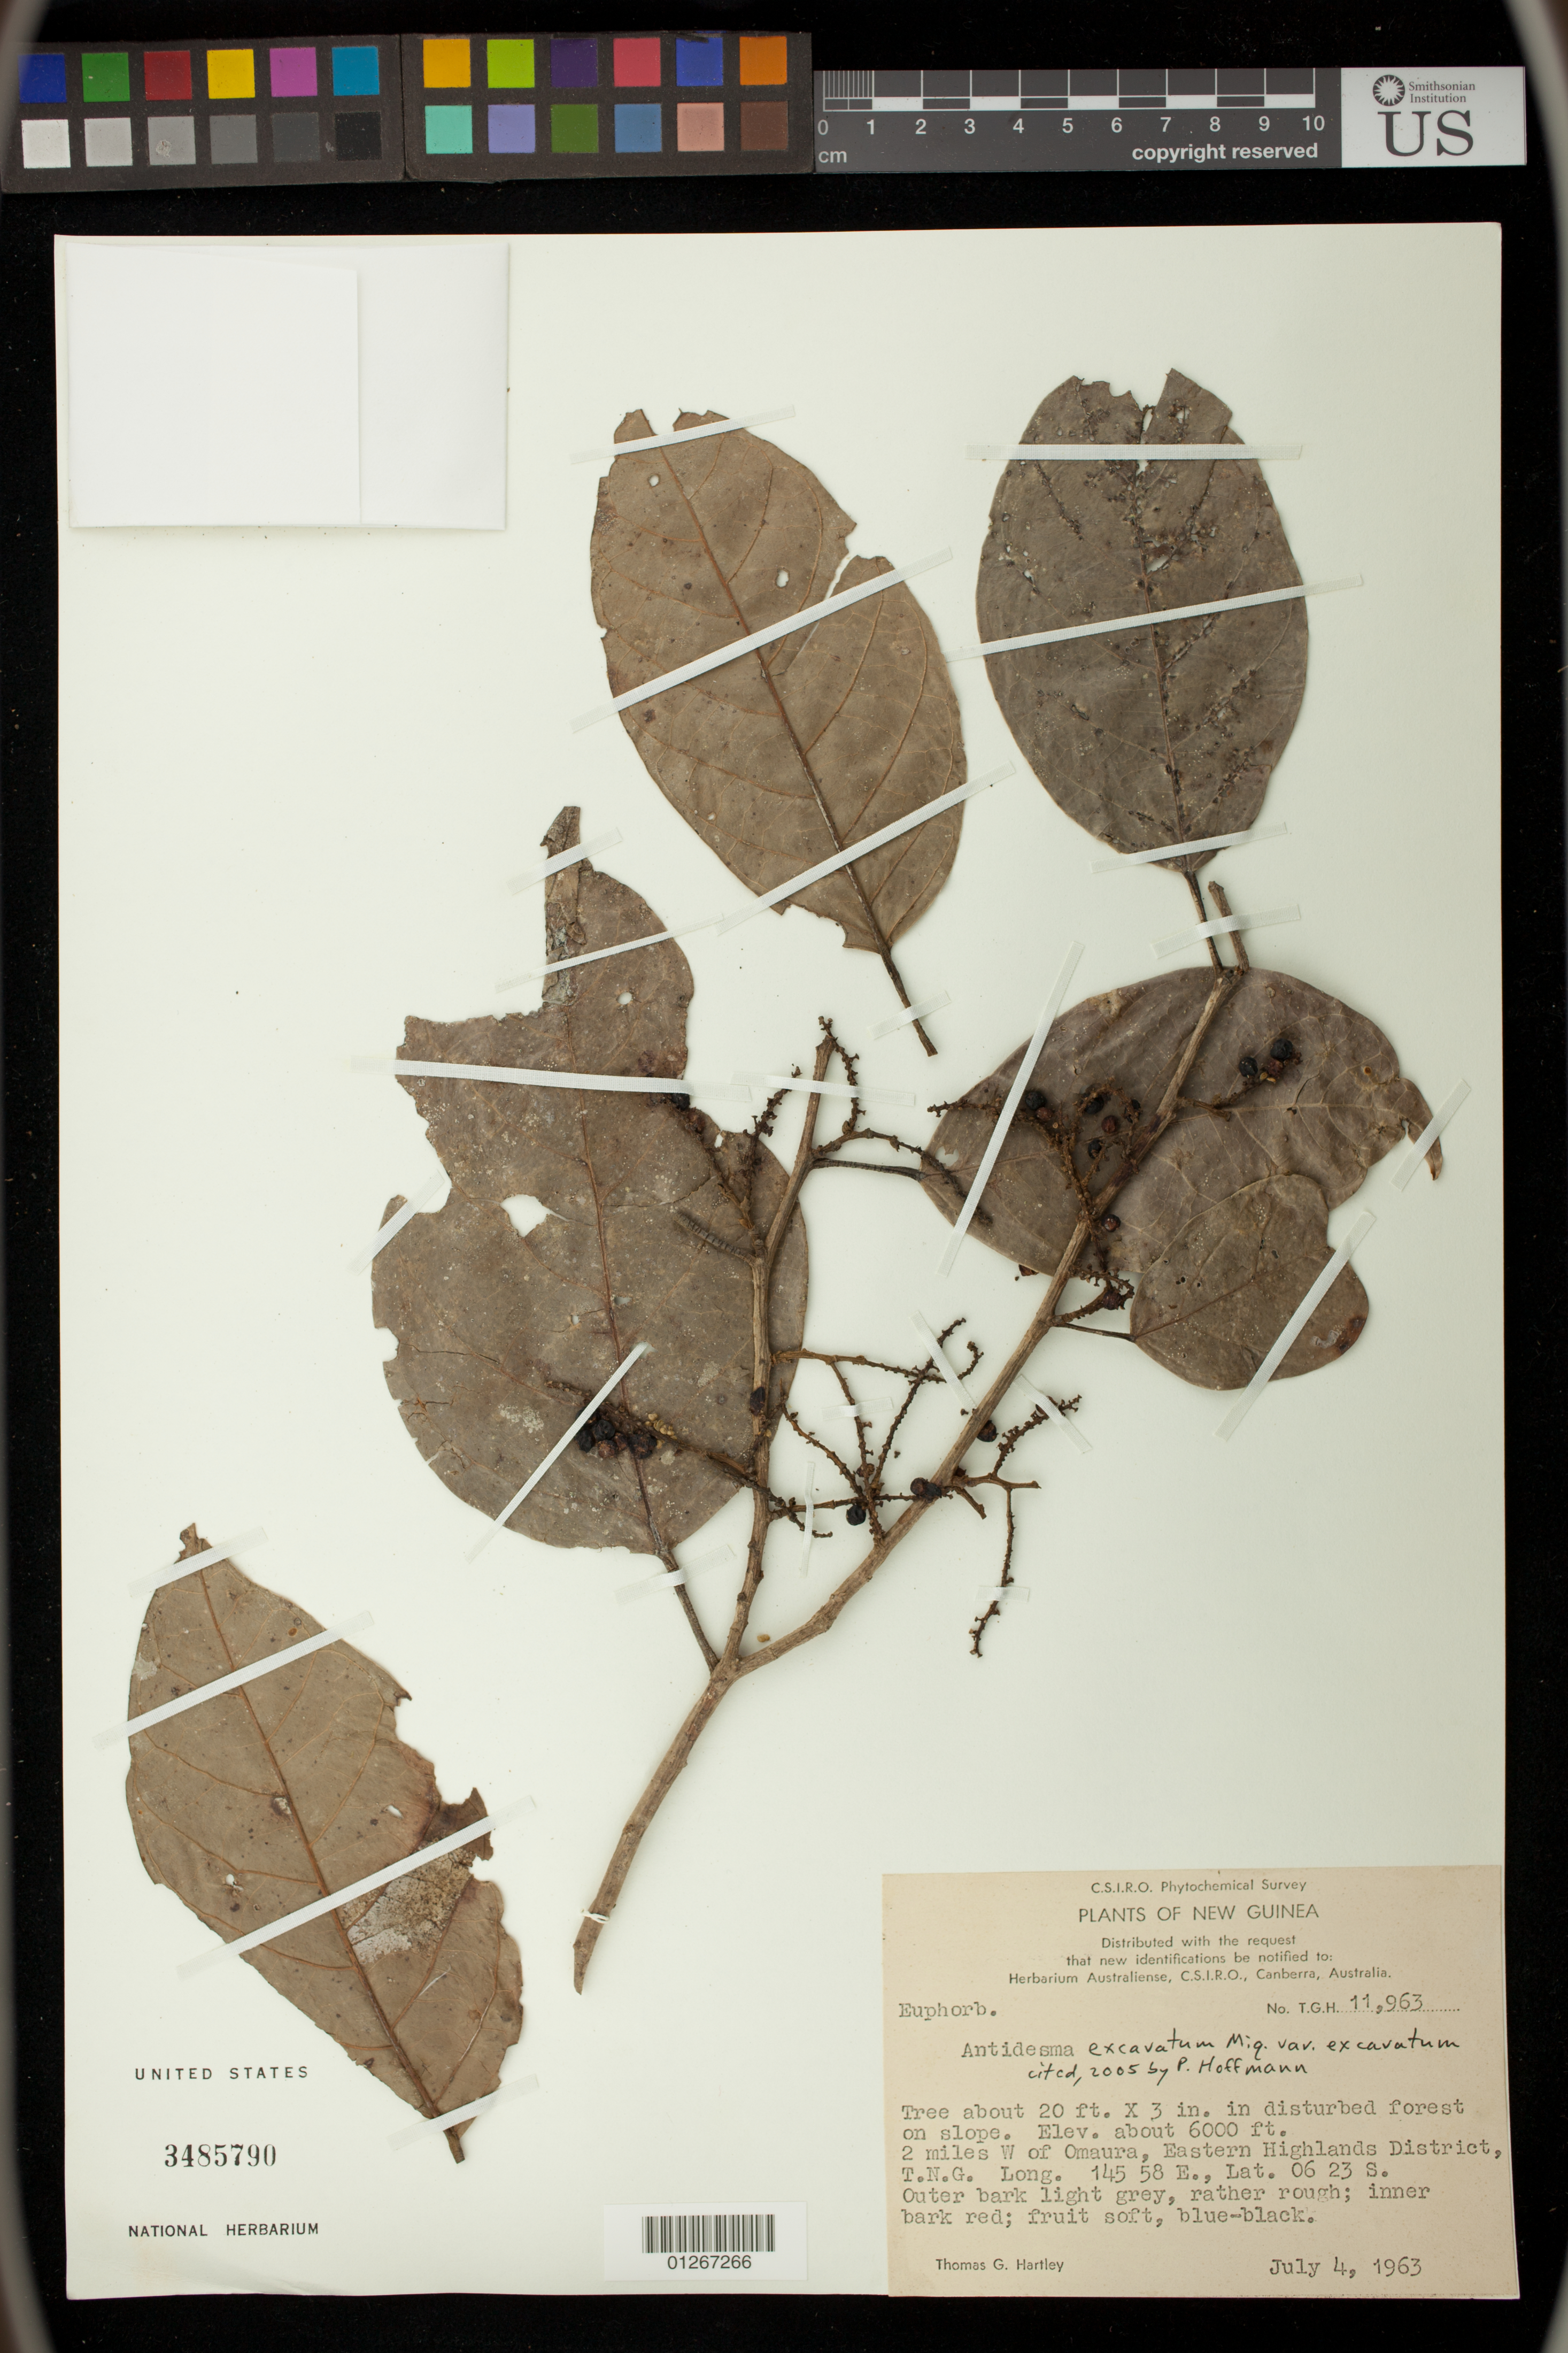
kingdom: Plantae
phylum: Tracheophyta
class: Magnoliopsida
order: Malpighiales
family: Phyllanthaceae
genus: Antidesma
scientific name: Antidesma excavatum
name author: Miq.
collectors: T. G. Hartley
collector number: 11963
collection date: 1963-07-04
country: Papua New Guinea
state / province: Eastern Highlands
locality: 2 miles W of Omaura, Eastern Highlands District, T. N. G.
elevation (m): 1829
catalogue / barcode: US 3485790